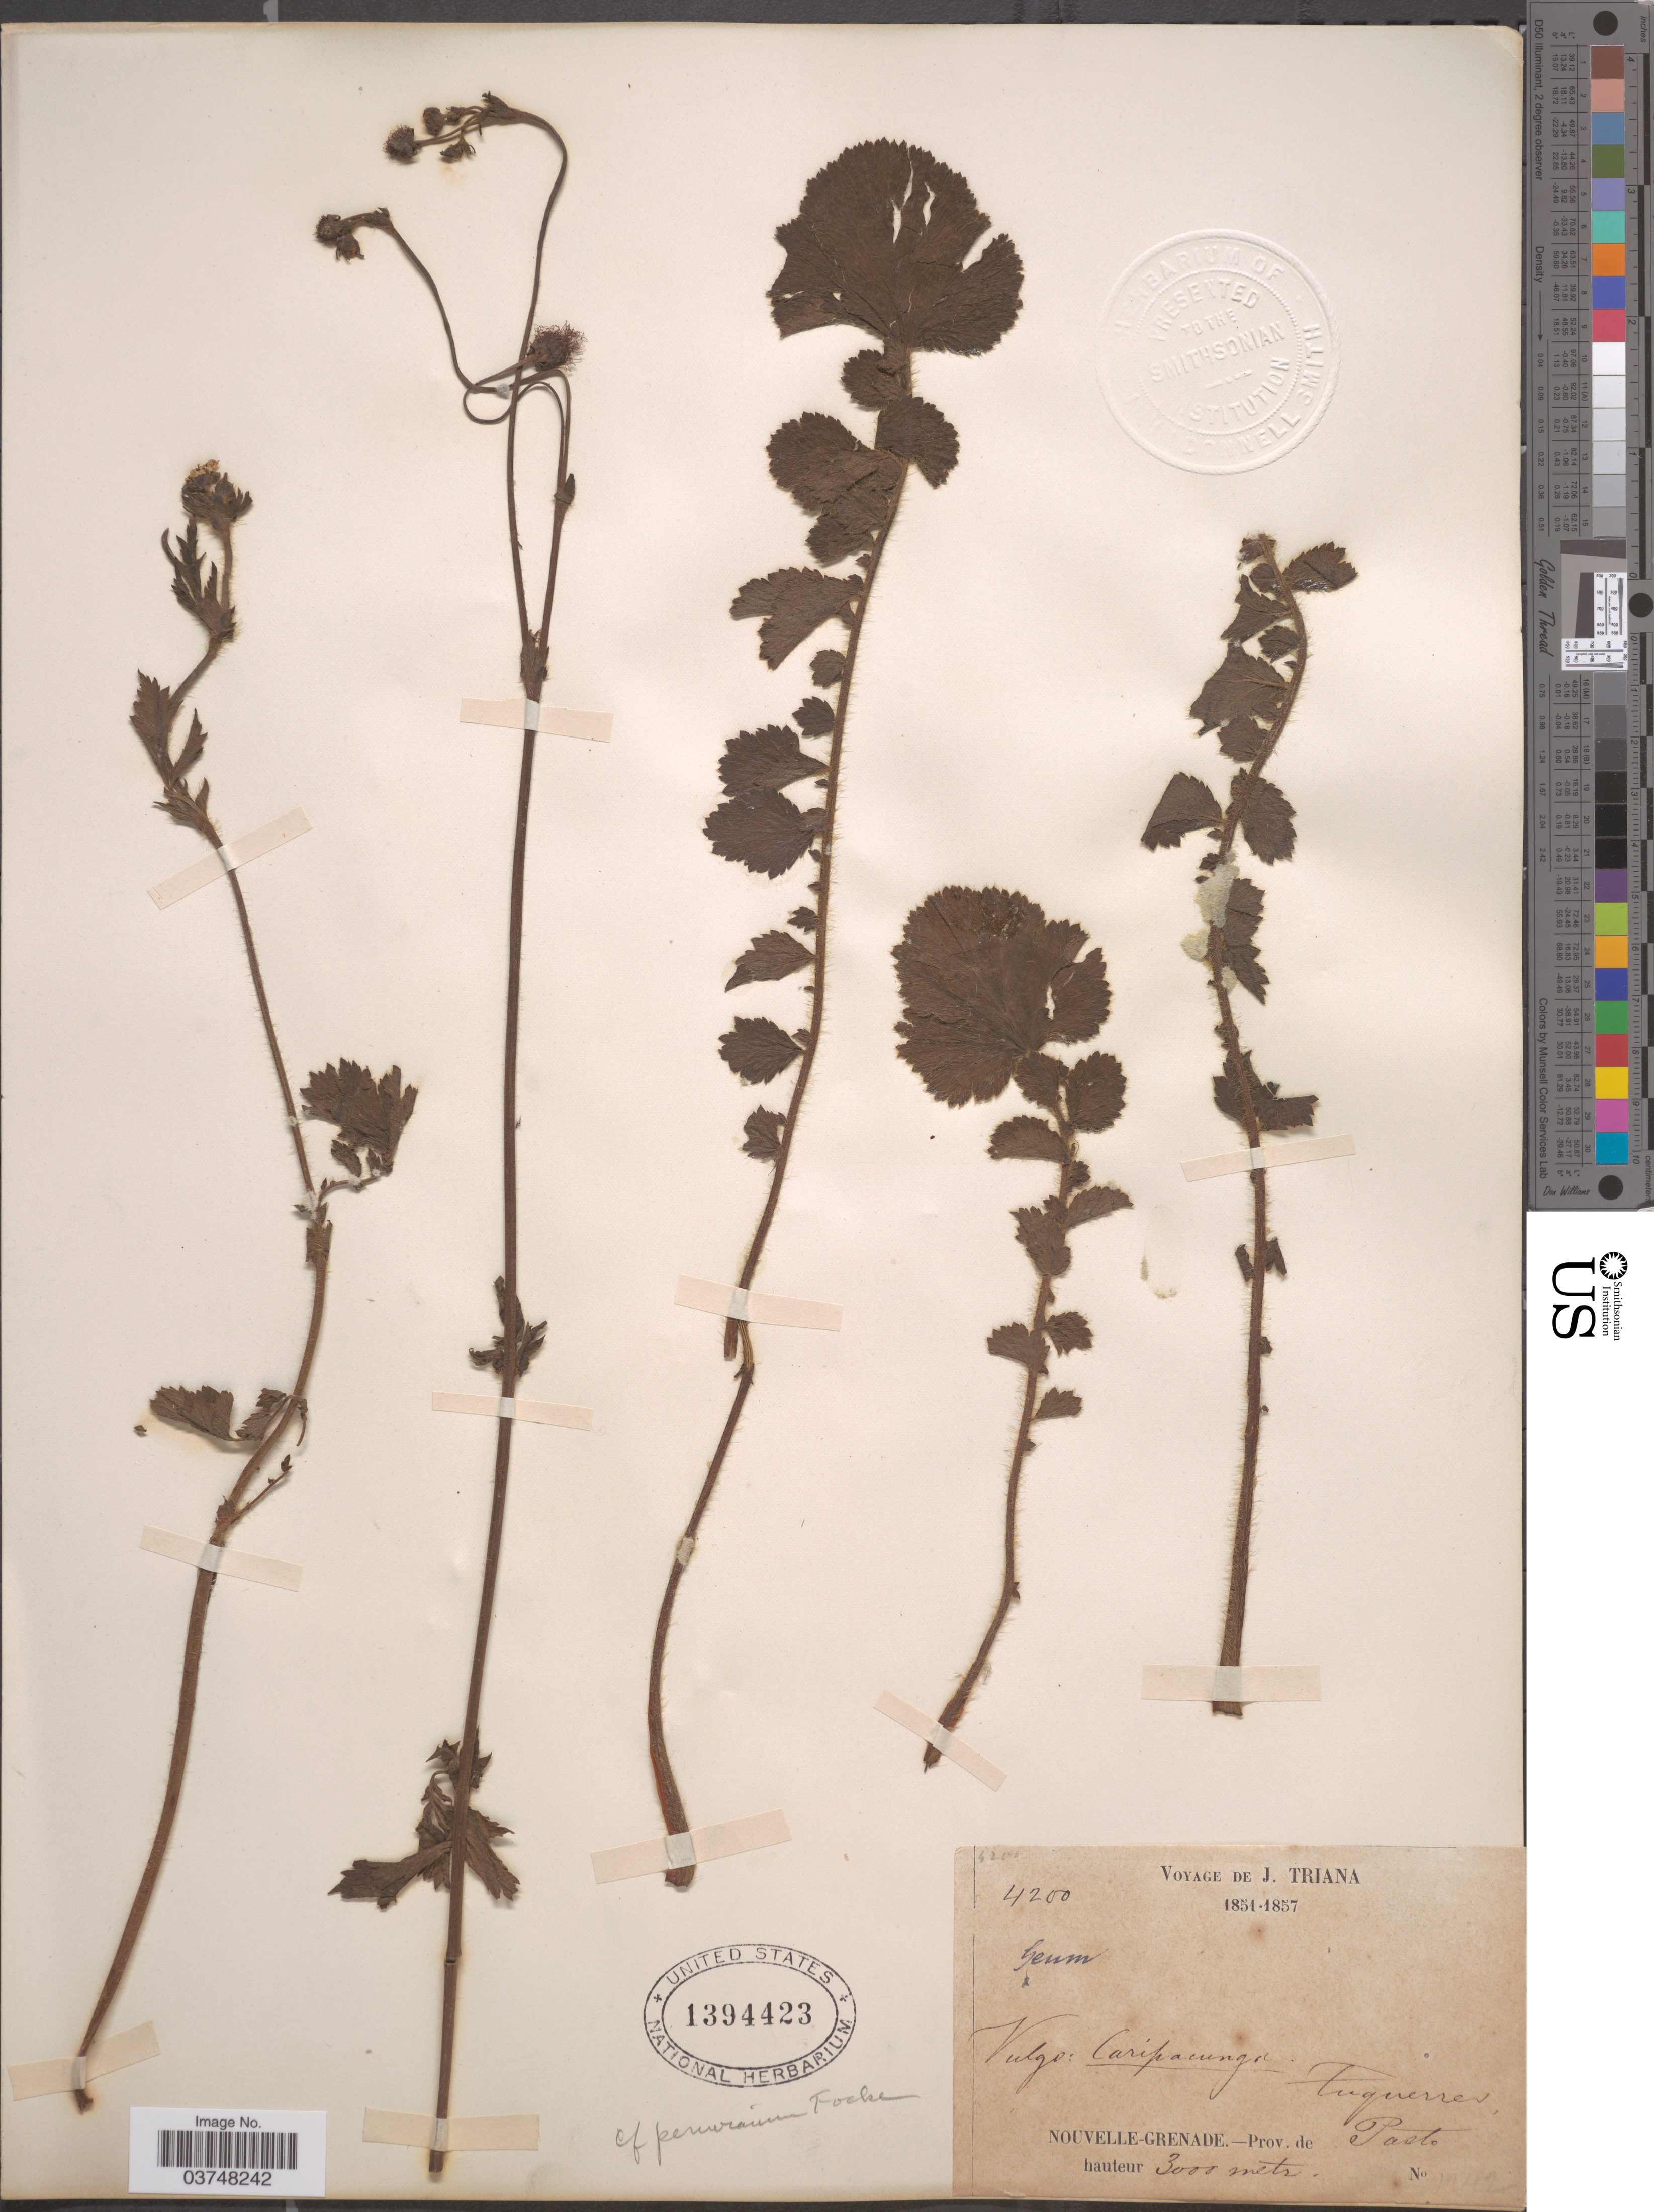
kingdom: Plantae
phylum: Tracheophyta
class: Magnoliopsida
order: Rosales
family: Rosaceae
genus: Geum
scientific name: Geum peruvianum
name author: Focke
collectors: J. Triana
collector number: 1442*/4200?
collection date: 1851/1857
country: Colombia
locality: Vulgo: Carípamnga. Tuquerres, Pasto. Nouvelle-Grenade.-Prov. de hauteur.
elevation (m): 3000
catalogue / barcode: US 1394423